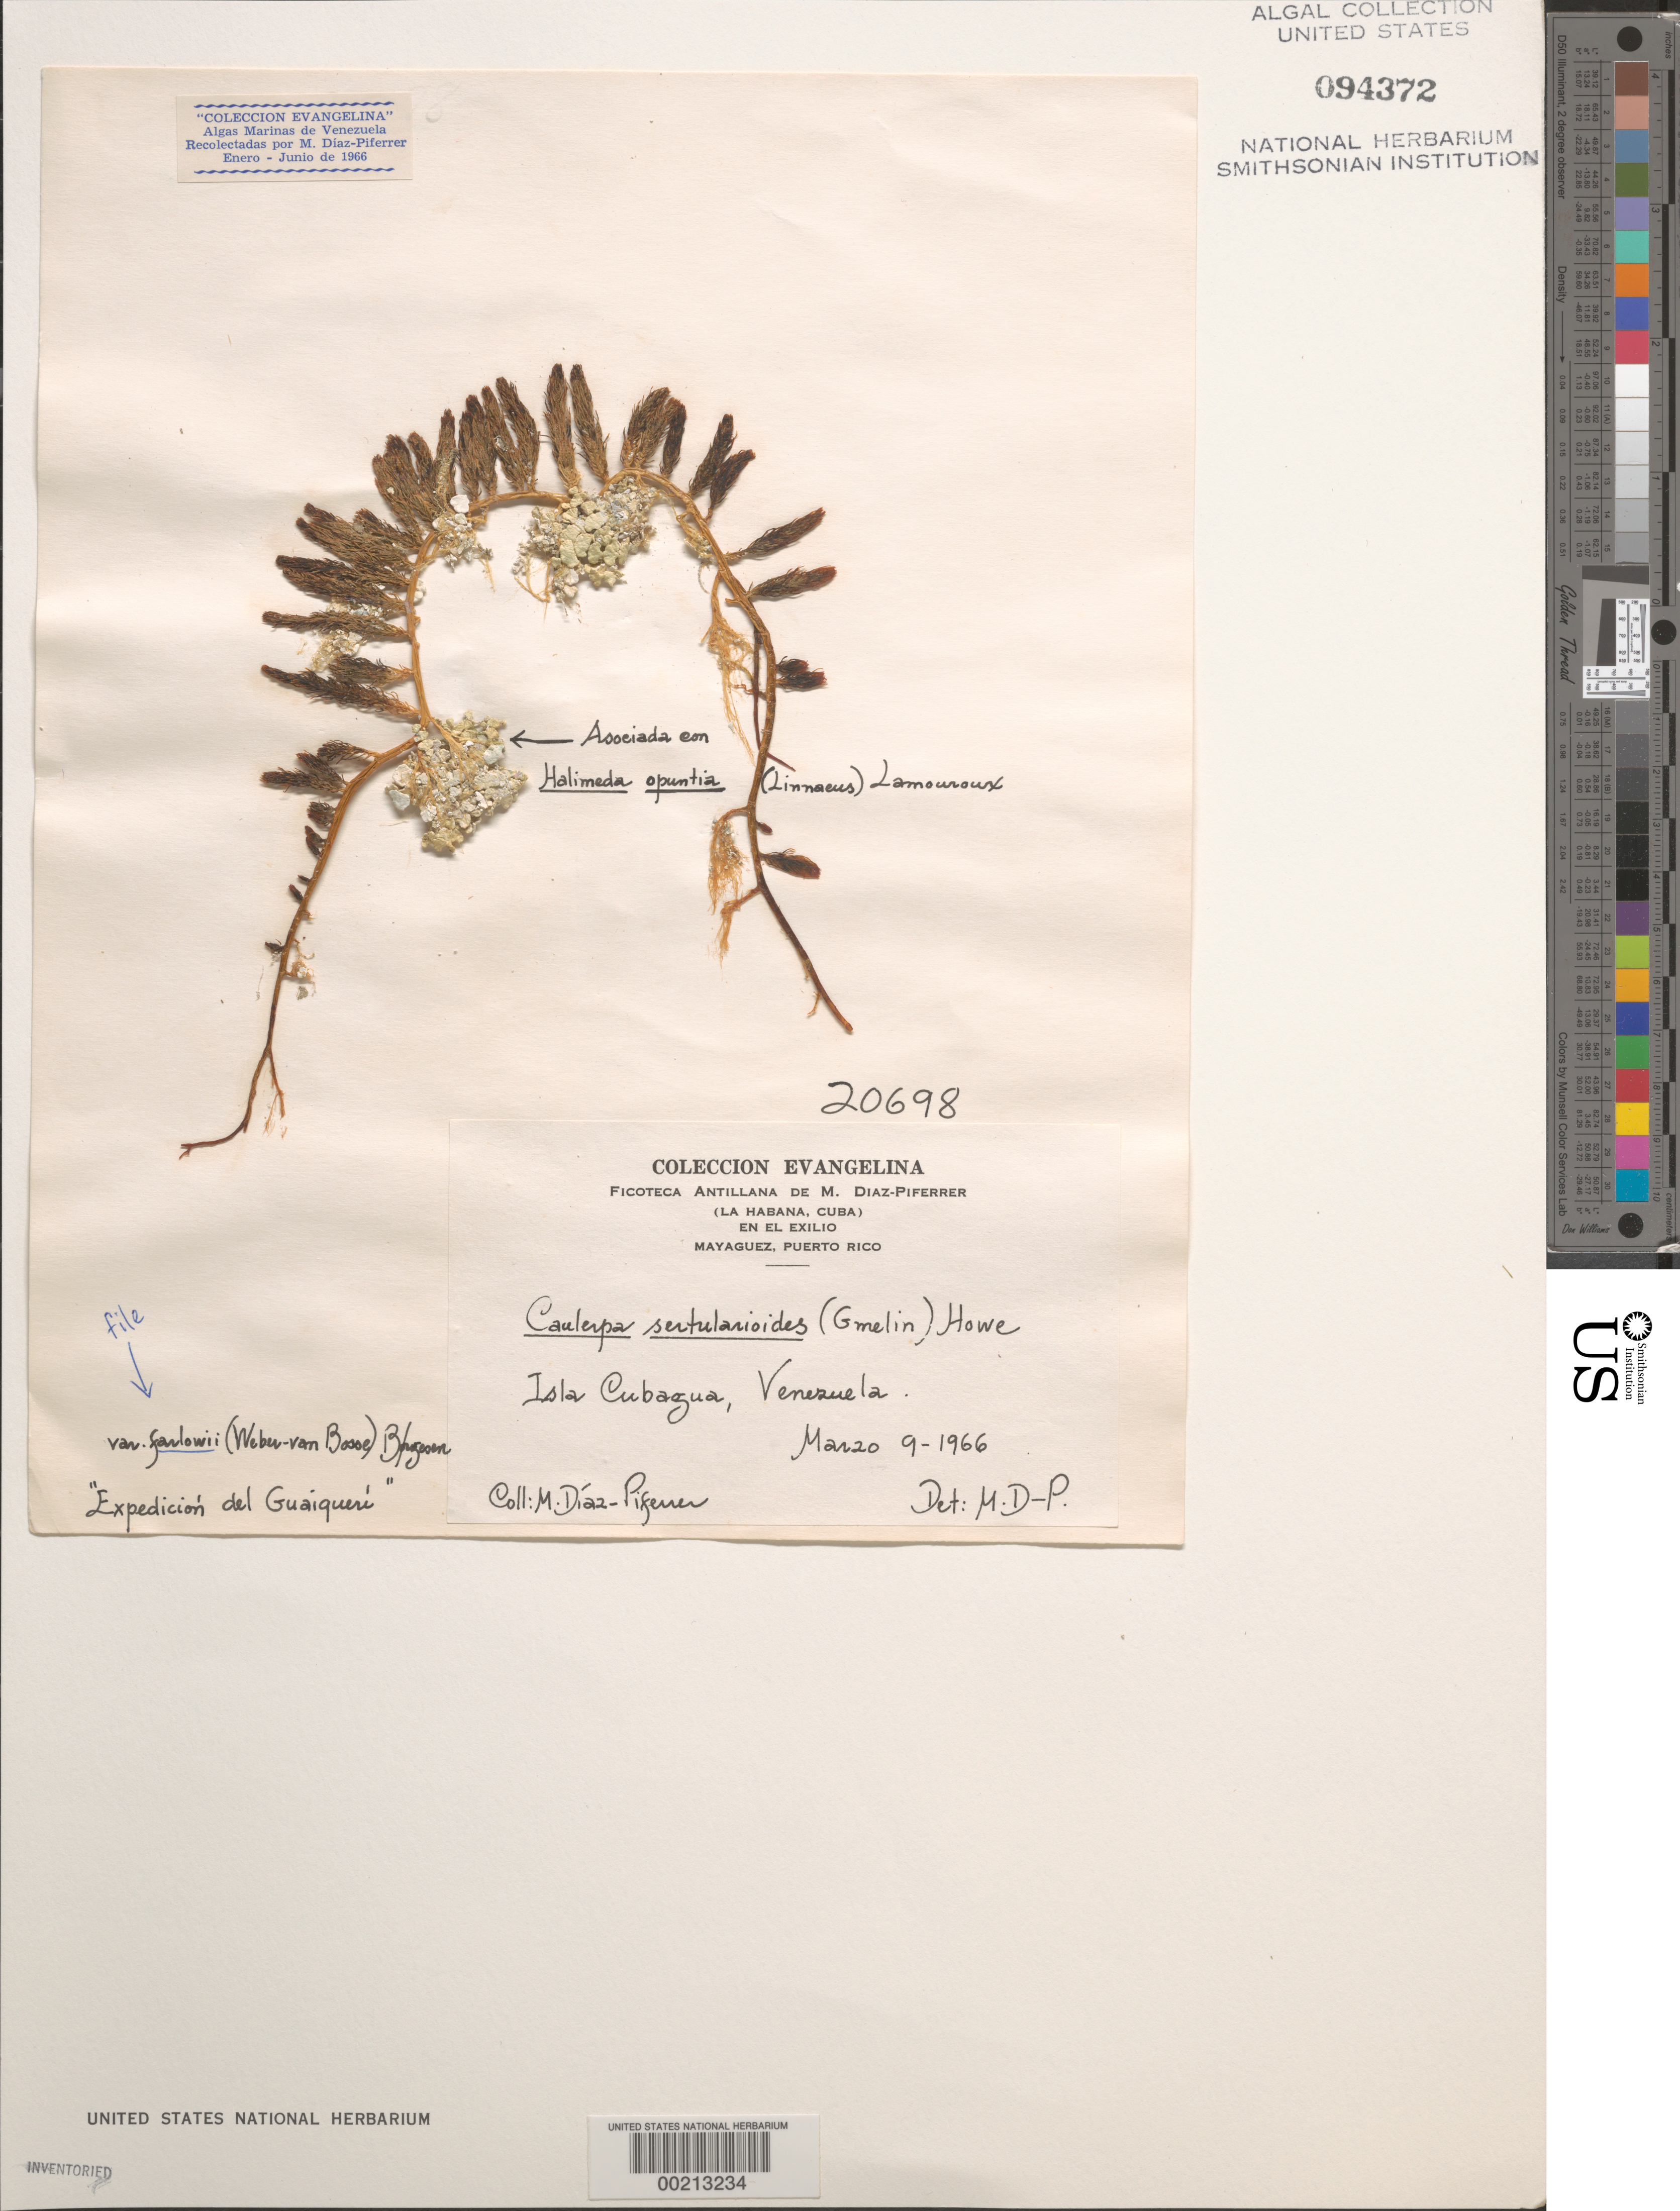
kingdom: Plantae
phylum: Chlorophyta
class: Ulvophyceae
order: Bryopsidales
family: Caulerpaceae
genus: Caulerpa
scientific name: Caulerpa sertularioides var. farlowii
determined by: Diaz-Piferrer, M.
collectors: M. Diaz-Piferrer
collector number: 20698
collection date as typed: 09 Mar 1966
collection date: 1966-03-09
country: Venezuela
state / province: Nueva Esparta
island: Cubagua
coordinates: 10 49' N, 64 11' W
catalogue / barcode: US 94372